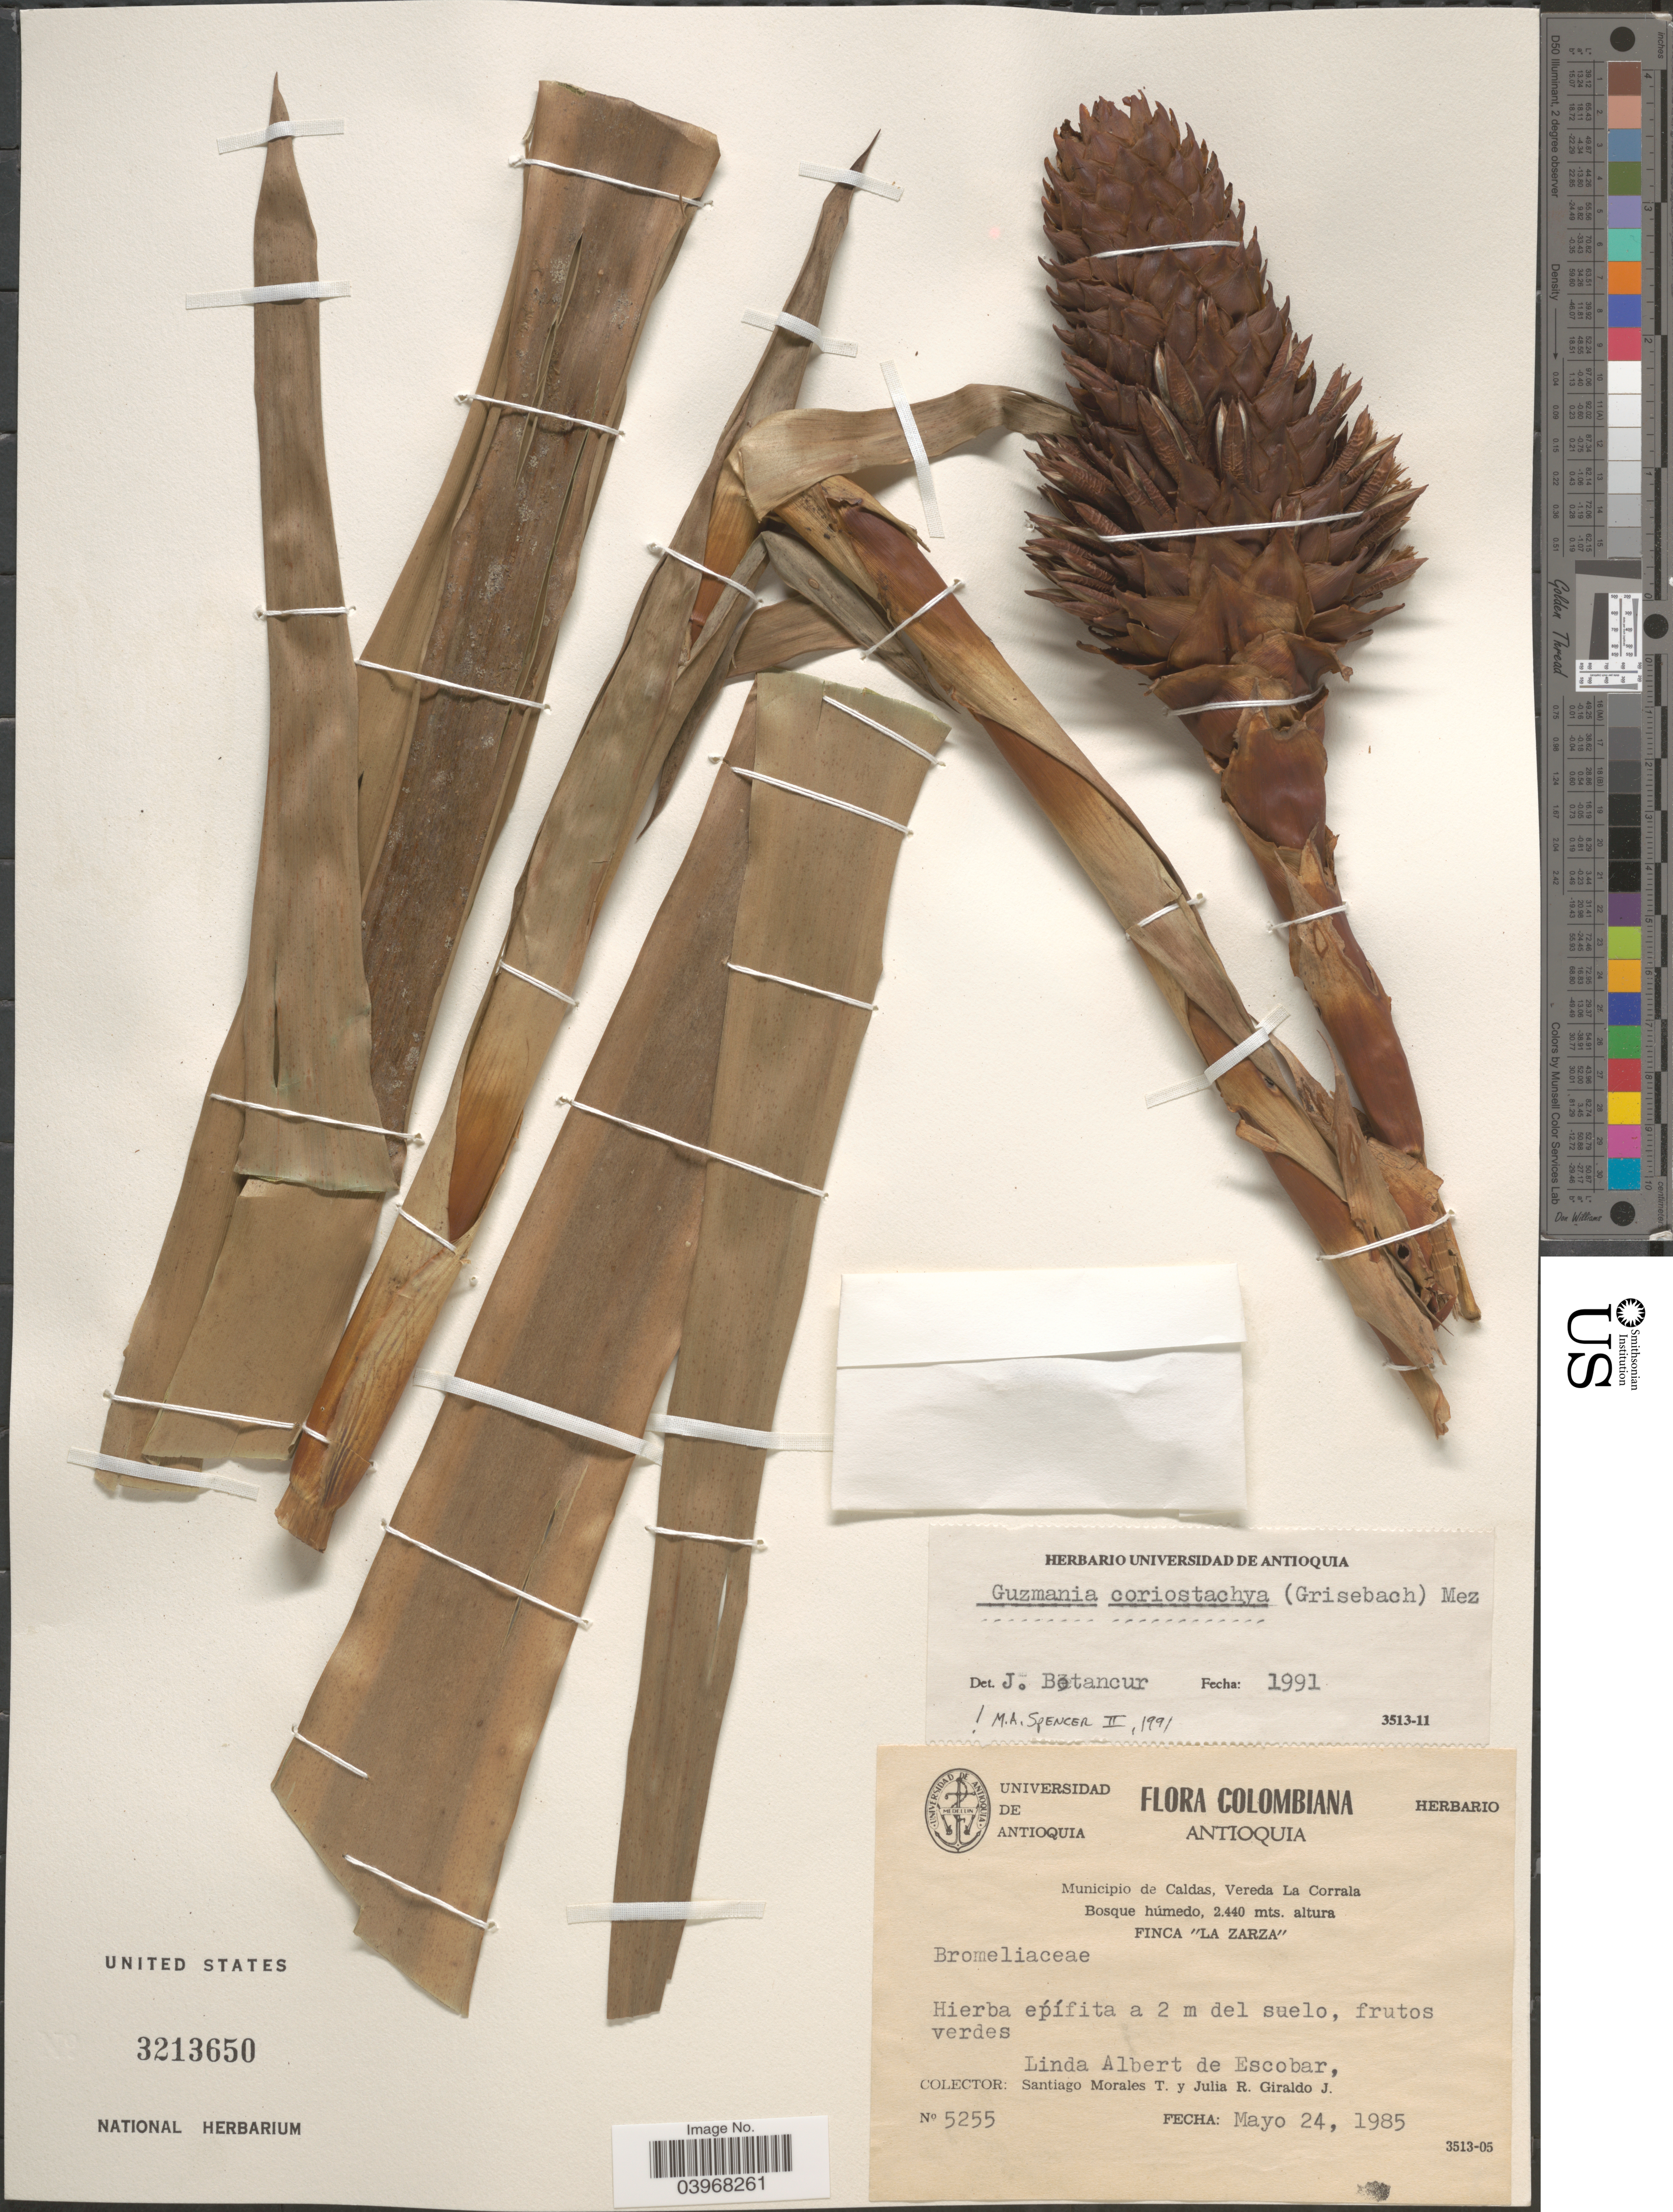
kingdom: Plantae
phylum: Tracheophyta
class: Liliopsida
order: Poales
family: Bromeliaceae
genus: Guzmania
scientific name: Guzmania coriostachya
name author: (Griseb.) Mez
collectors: L. K. de Escobar, S. Morales T. & J. Giraldo J.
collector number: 5255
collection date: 1985-05-24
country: Colombia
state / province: Antioquia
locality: Municipio de Caldas, Vereda La Corrala. Bosque húmedo. Finca "La Zarza".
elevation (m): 2440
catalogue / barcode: US 3213650